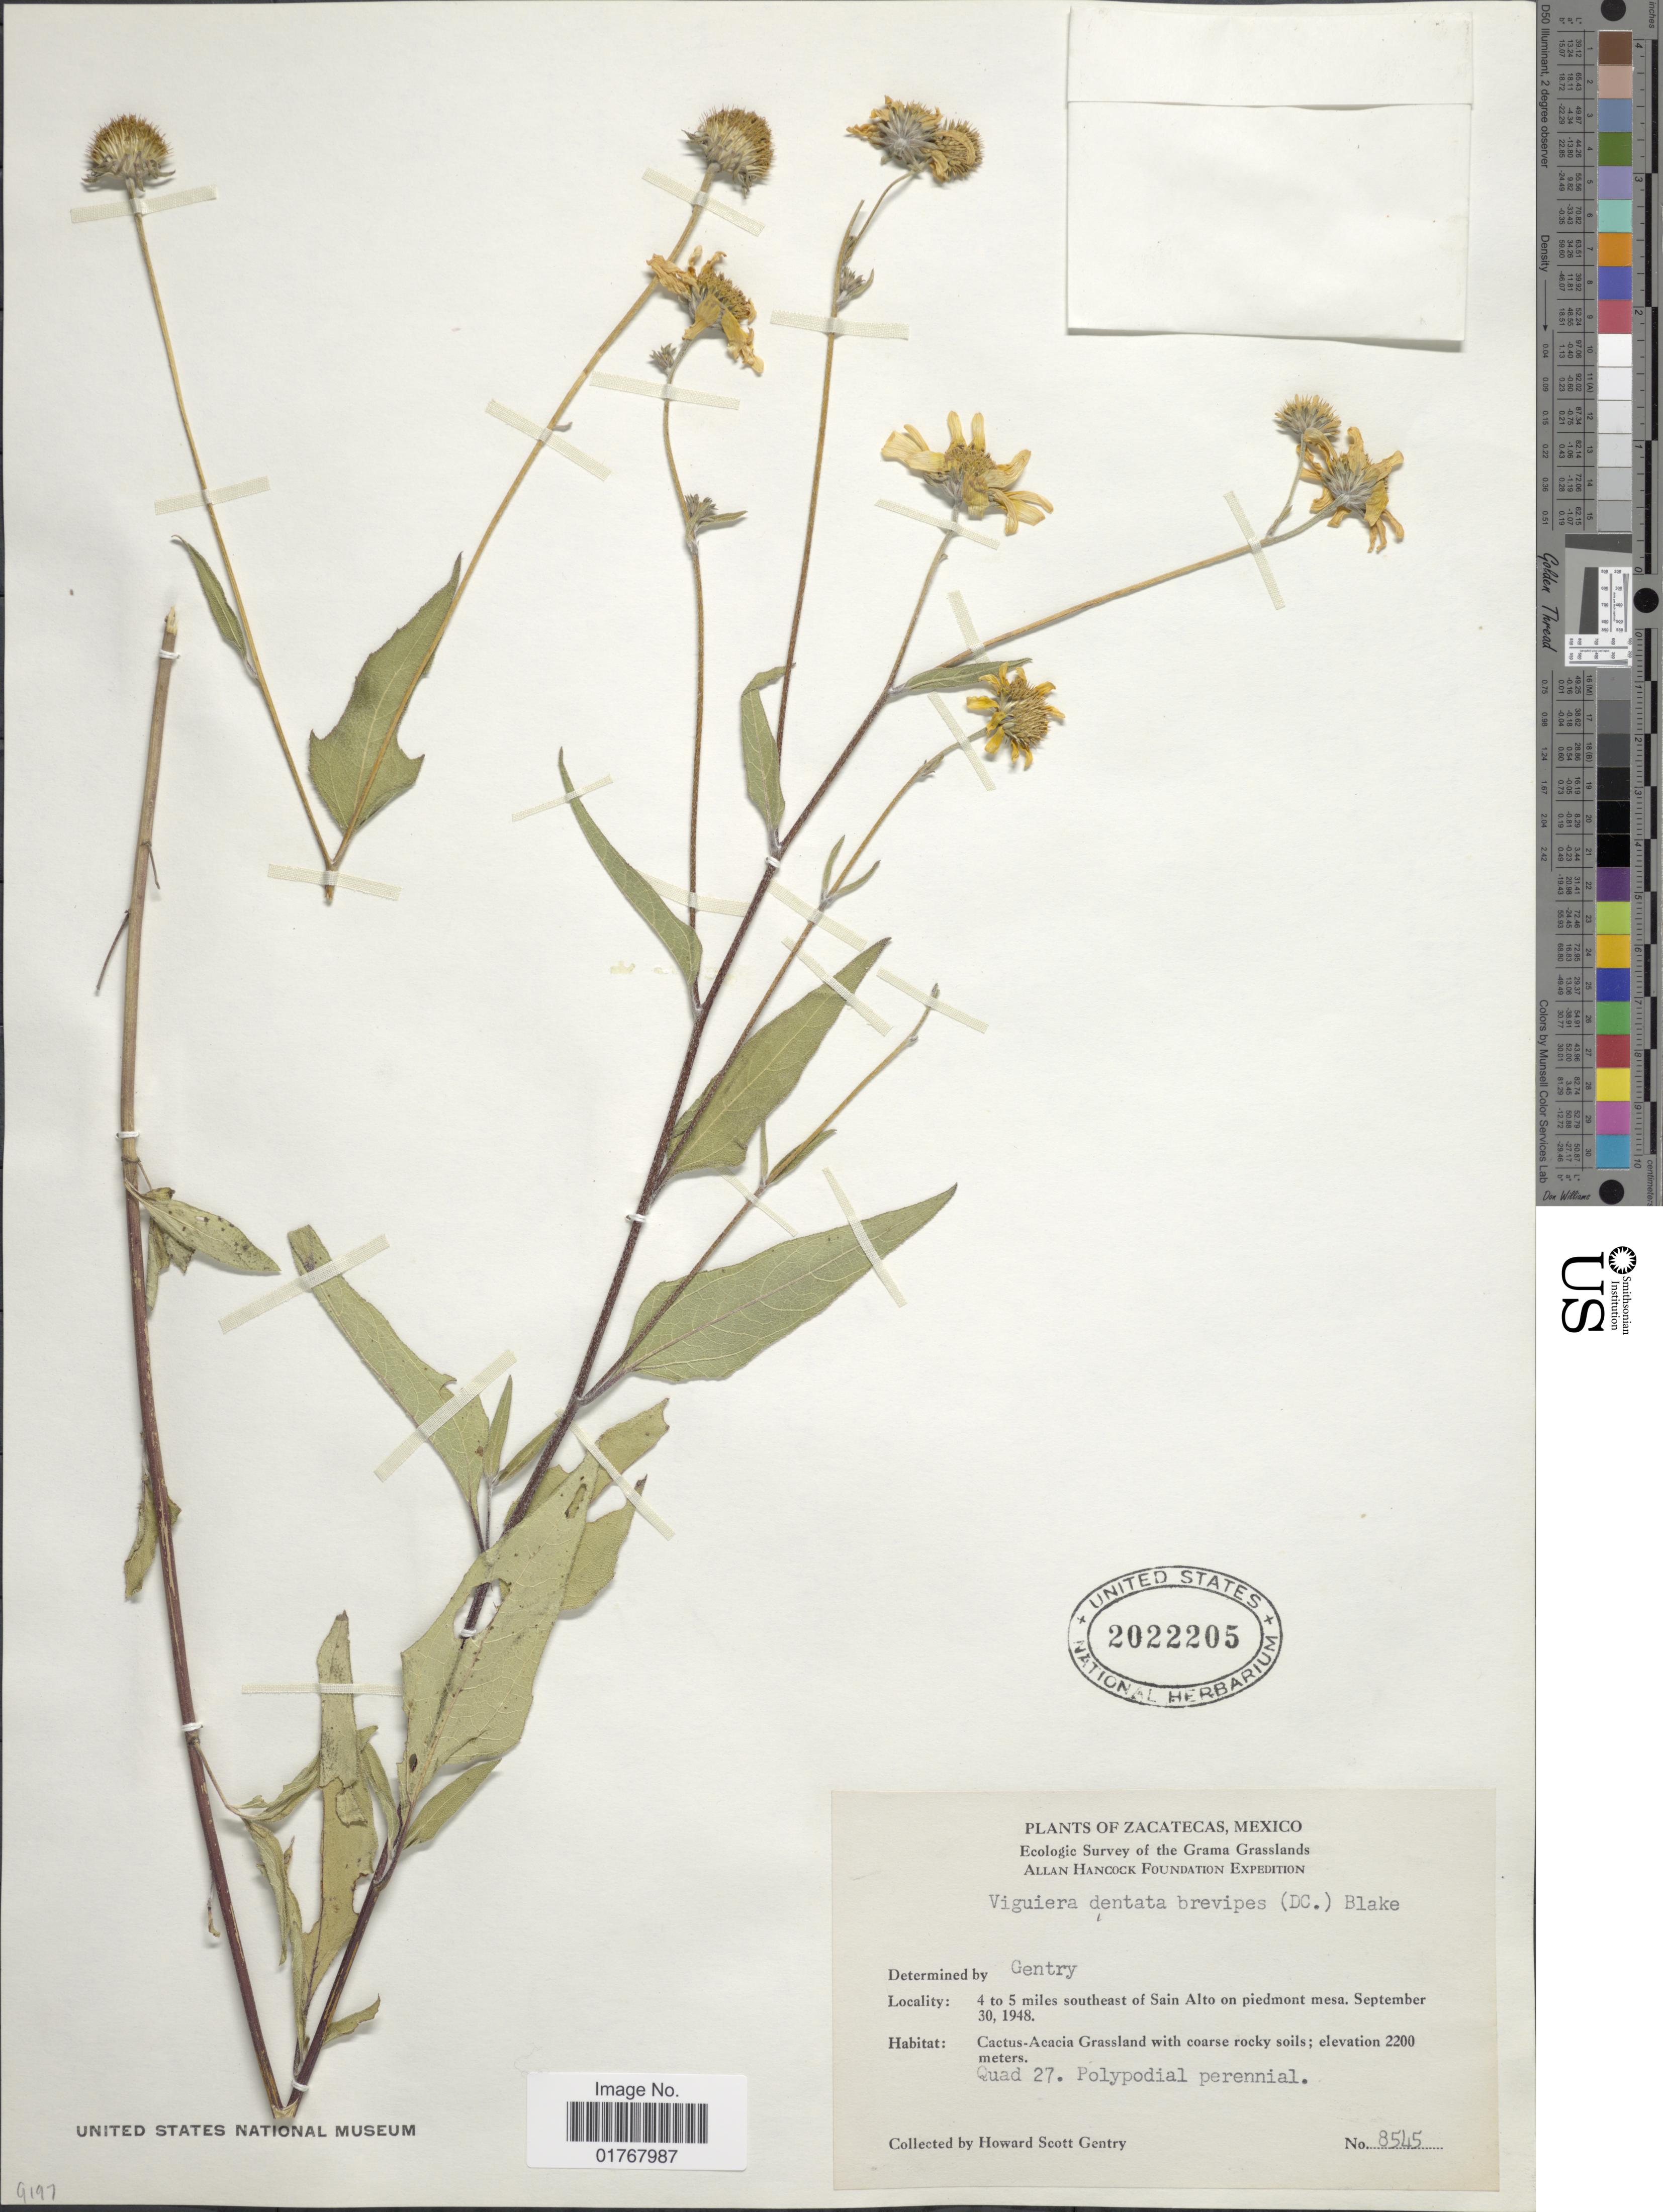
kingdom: Plantae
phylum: Tracheophyta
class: Magnoliopsida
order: Asterales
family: Asteraceae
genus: Viguiera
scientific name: Viguiera dentata var. brevipes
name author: (DC.) S.F. Blake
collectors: H. S. Gentry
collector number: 8545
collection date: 1948-09-30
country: Mexico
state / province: Zacatecas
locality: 4 to 5 miles southeast of Sain Alto on piedmont mesa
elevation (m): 2200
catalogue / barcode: US 2022205